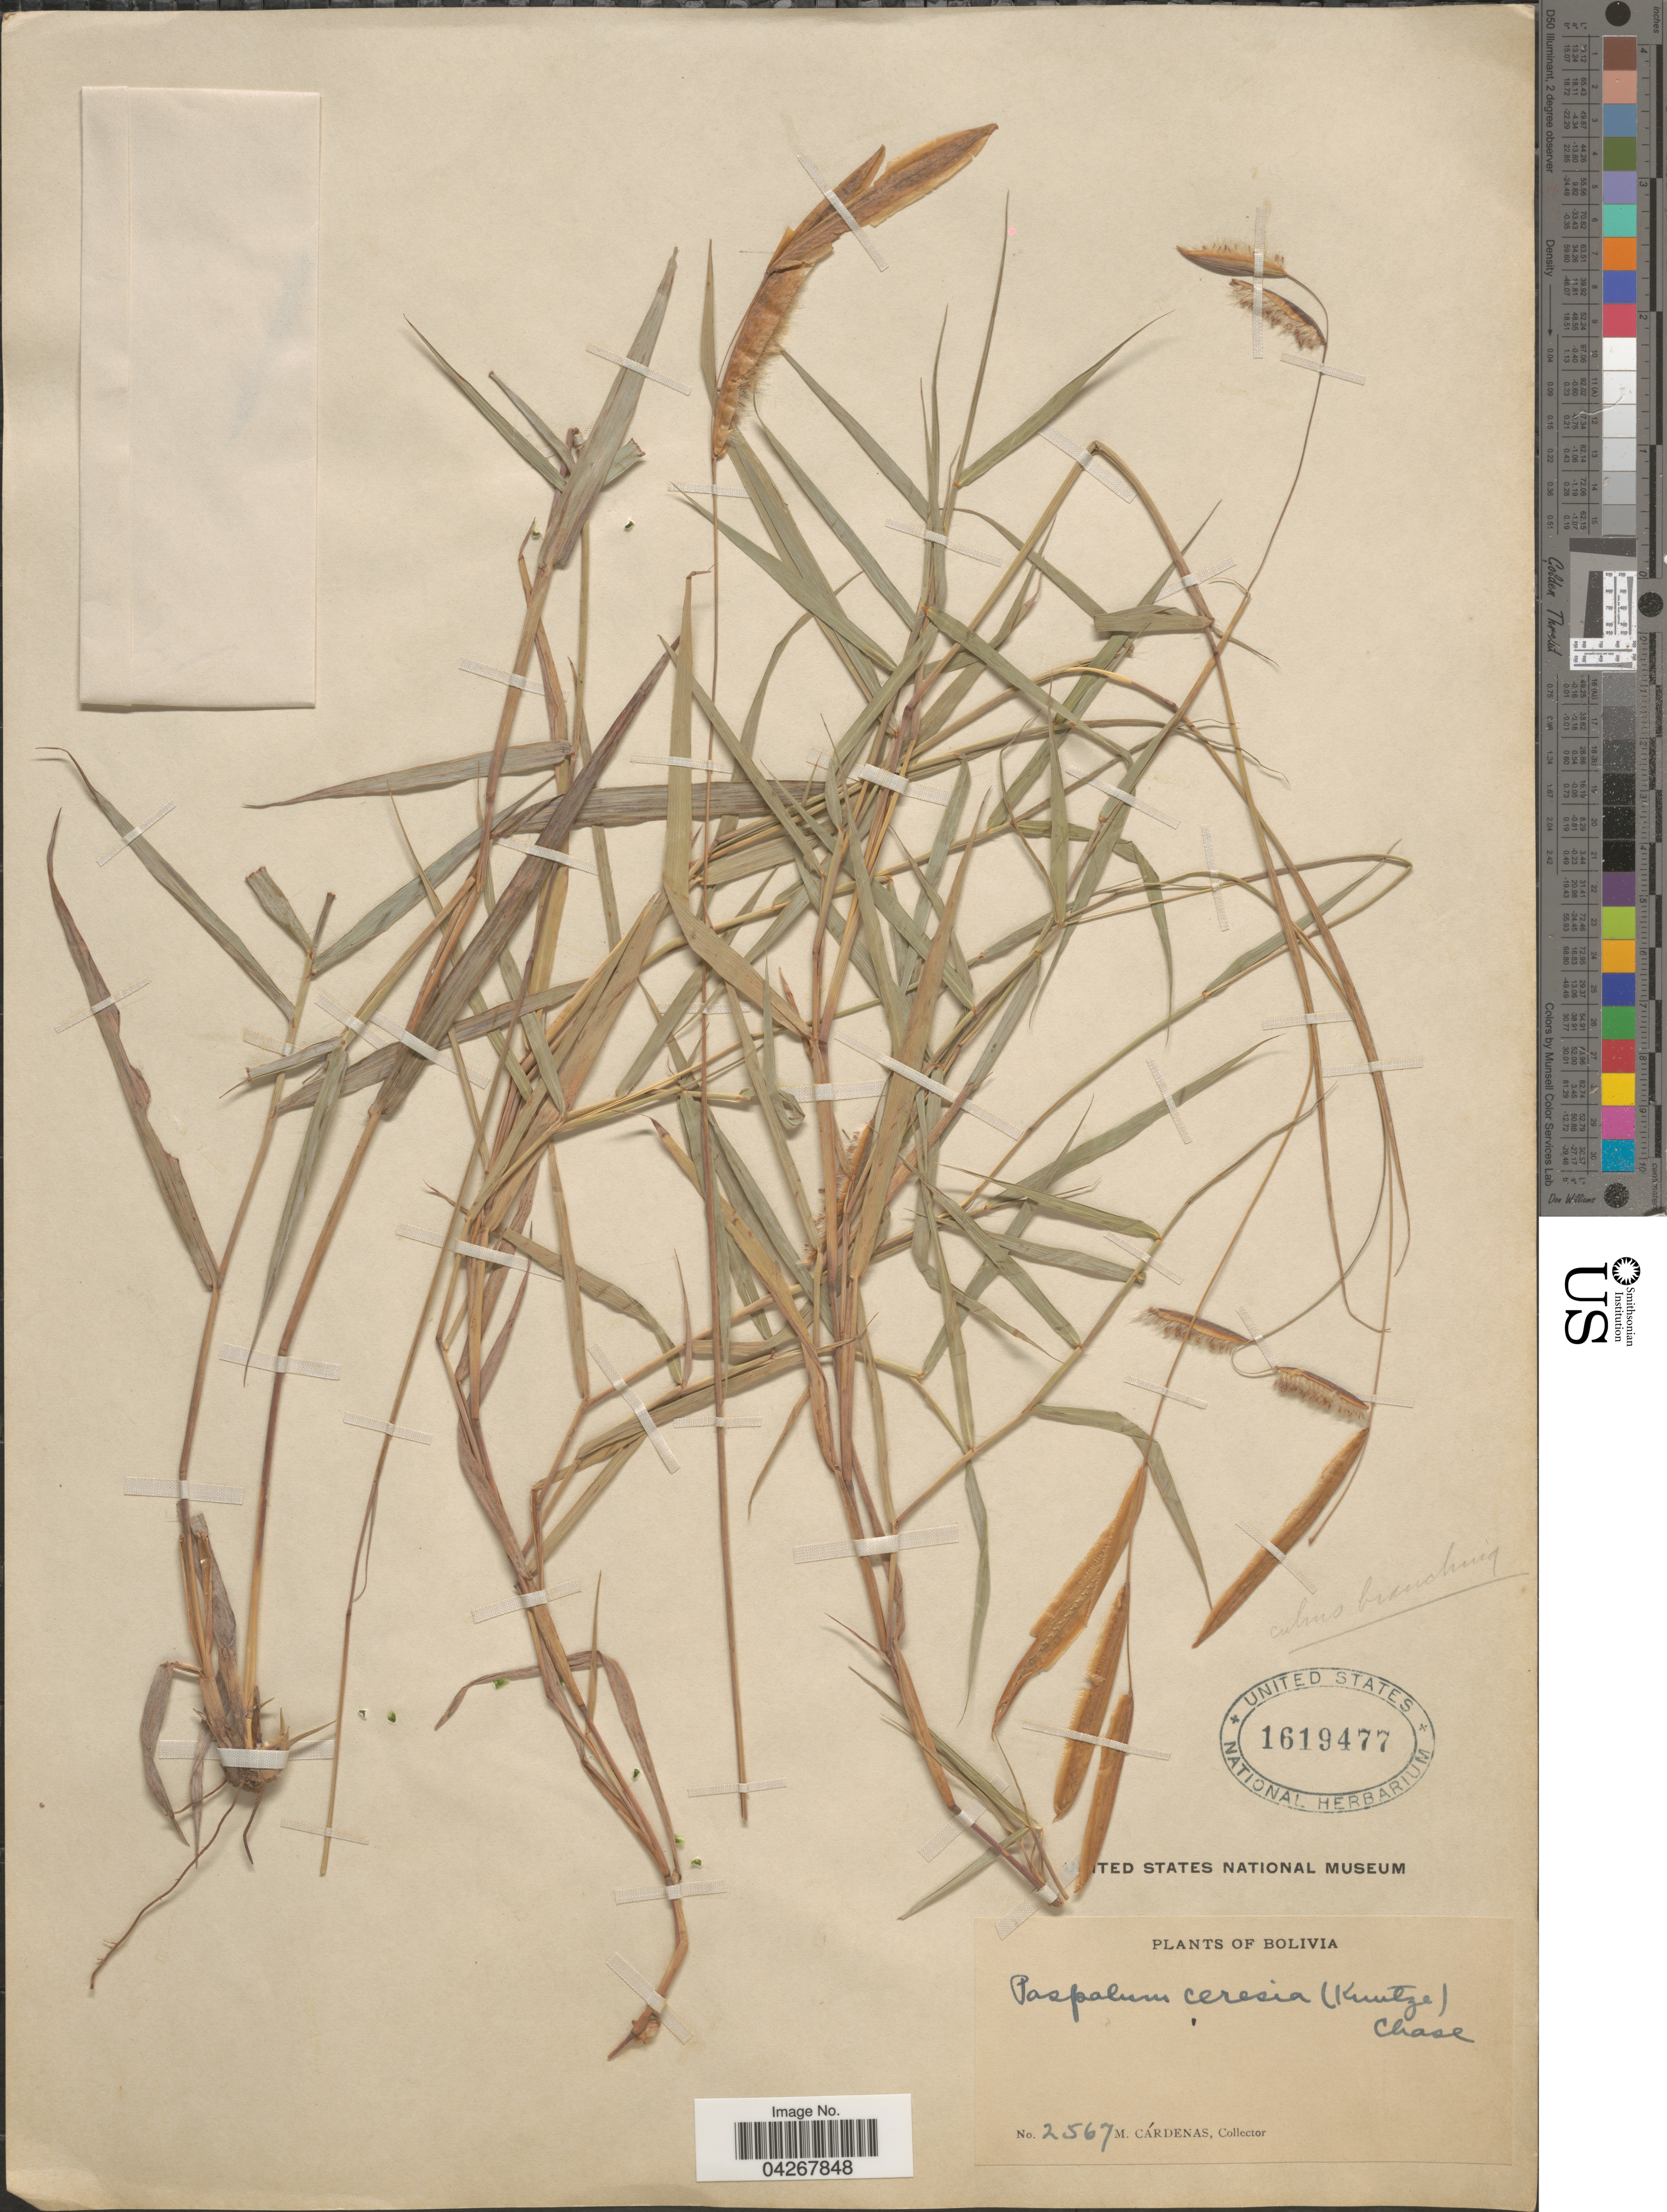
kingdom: Plantae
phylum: Tracheophyta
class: Liliopsida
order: Poales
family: Poaceae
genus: Paspalum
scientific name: Paspalum ceresia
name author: (Kuntze) Chase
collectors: M. Cárdenas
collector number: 2567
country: Bolivia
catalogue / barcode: US 1619477